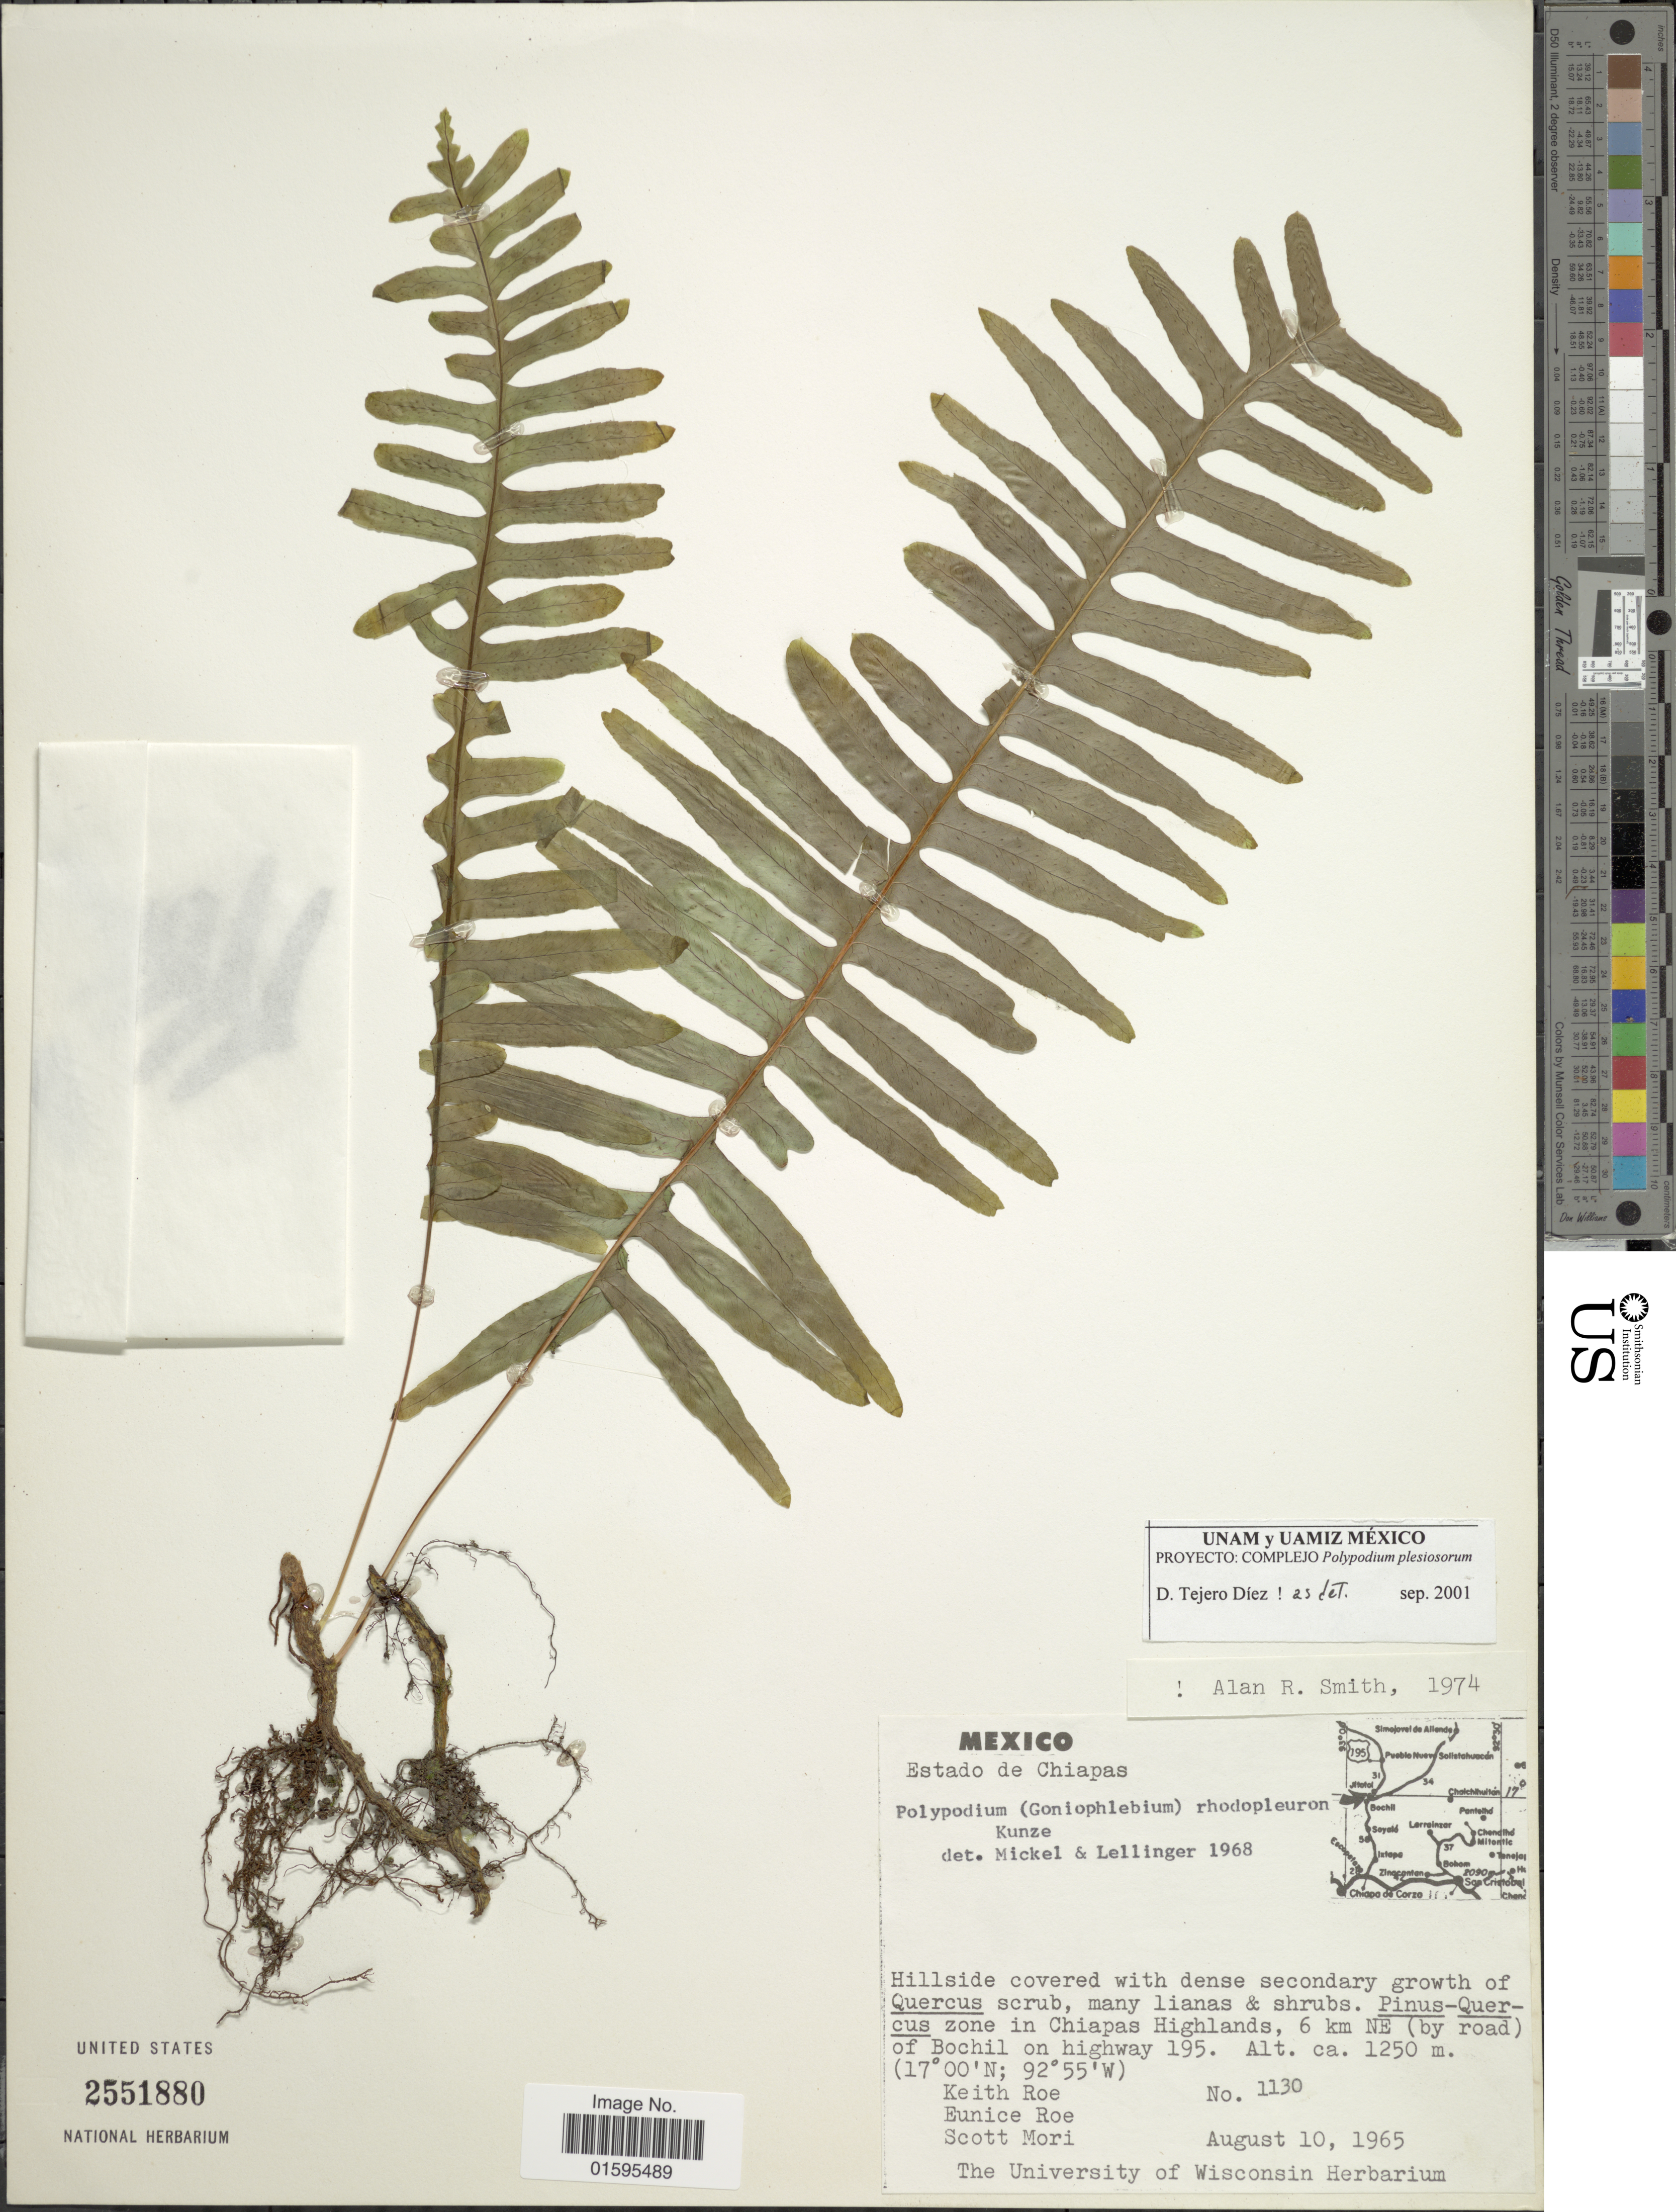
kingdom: Plantae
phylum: Tracheophyta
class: Polypodiopsida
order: Polypodiales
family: Polypodiaceae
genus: Polypodium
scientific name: Polypodium rhodopleuron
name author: Kunze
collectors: K. E. Roe, E. Roe & S. Mori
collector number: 1130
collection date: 1965-08-10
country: Mexico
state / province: Chiapas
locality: Estado de Chiapas, zone in Chiapas Highlands, 6 km NE (by road) of Bochil on highway 195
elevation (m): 1250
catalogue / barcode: US 2551880